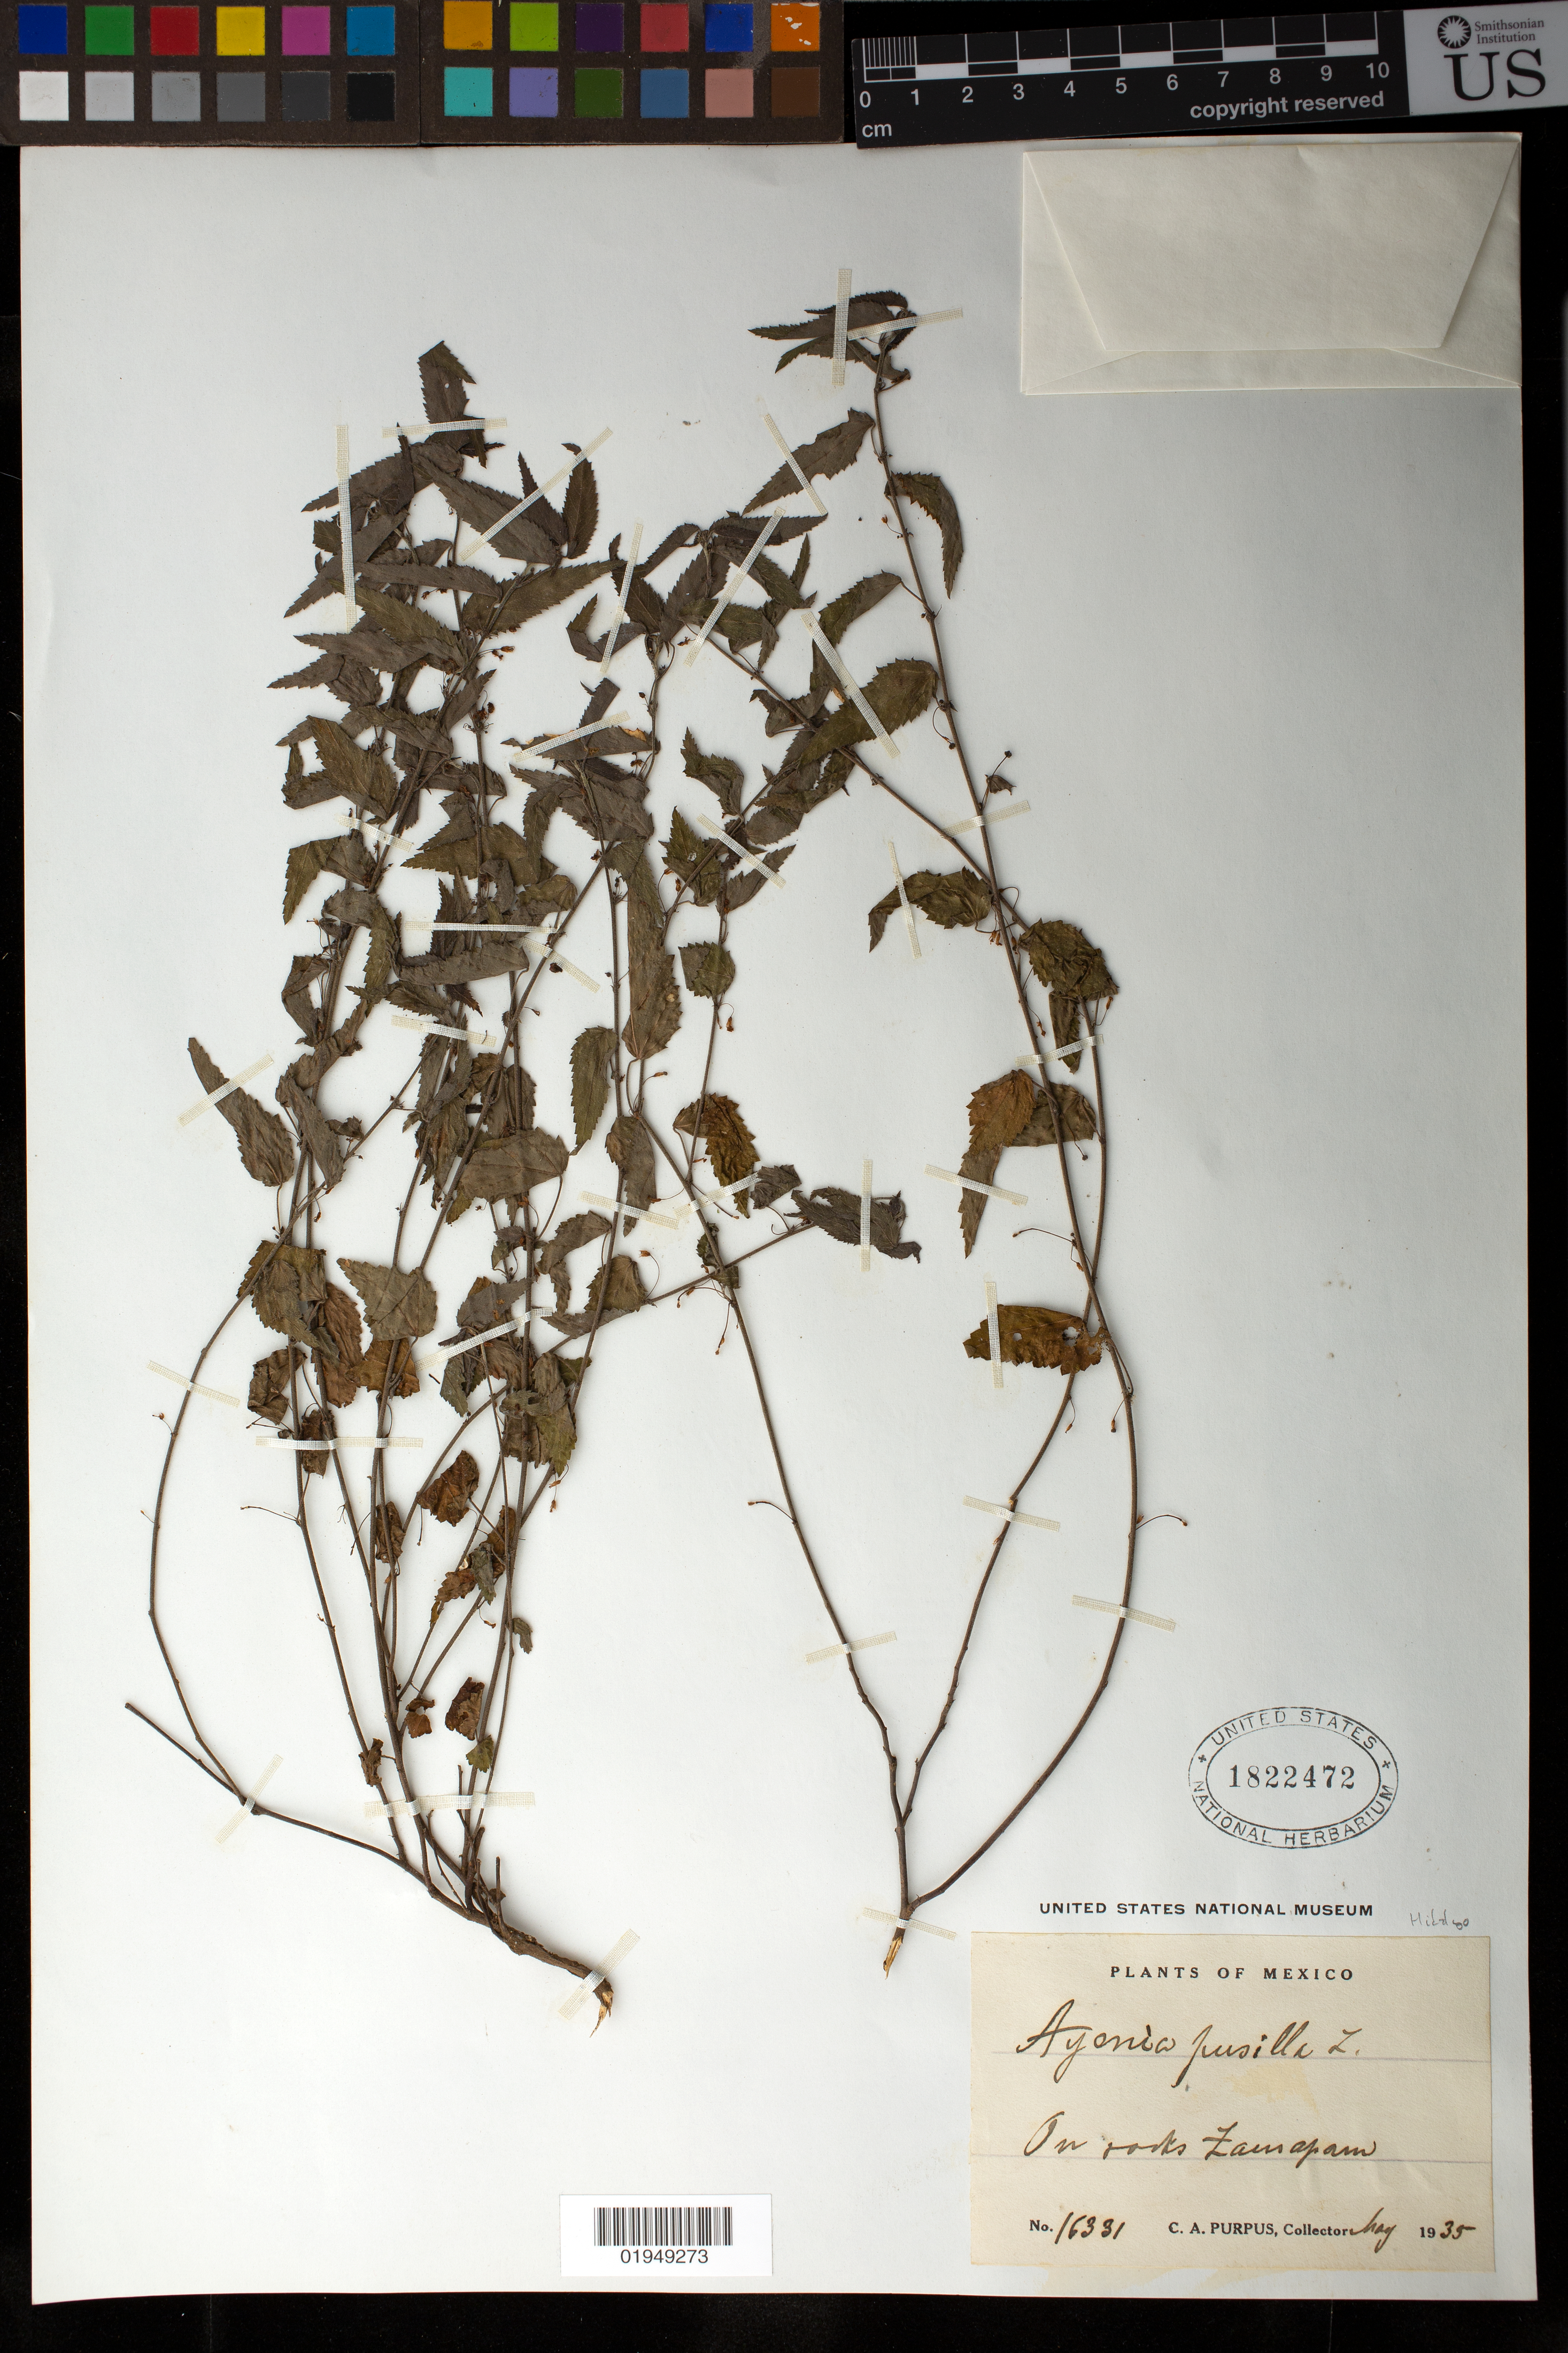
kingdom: Plantae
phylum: Tracheophyta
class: Magnoliopsida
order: Malvales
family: Malvaceae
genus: Ayenia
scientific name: Ayenia sp.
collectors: C. A. Purpus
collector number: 16331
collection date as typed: Oct 1935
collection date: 1935-10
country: Mexico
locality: Zarnapum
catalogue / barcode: US 1822472